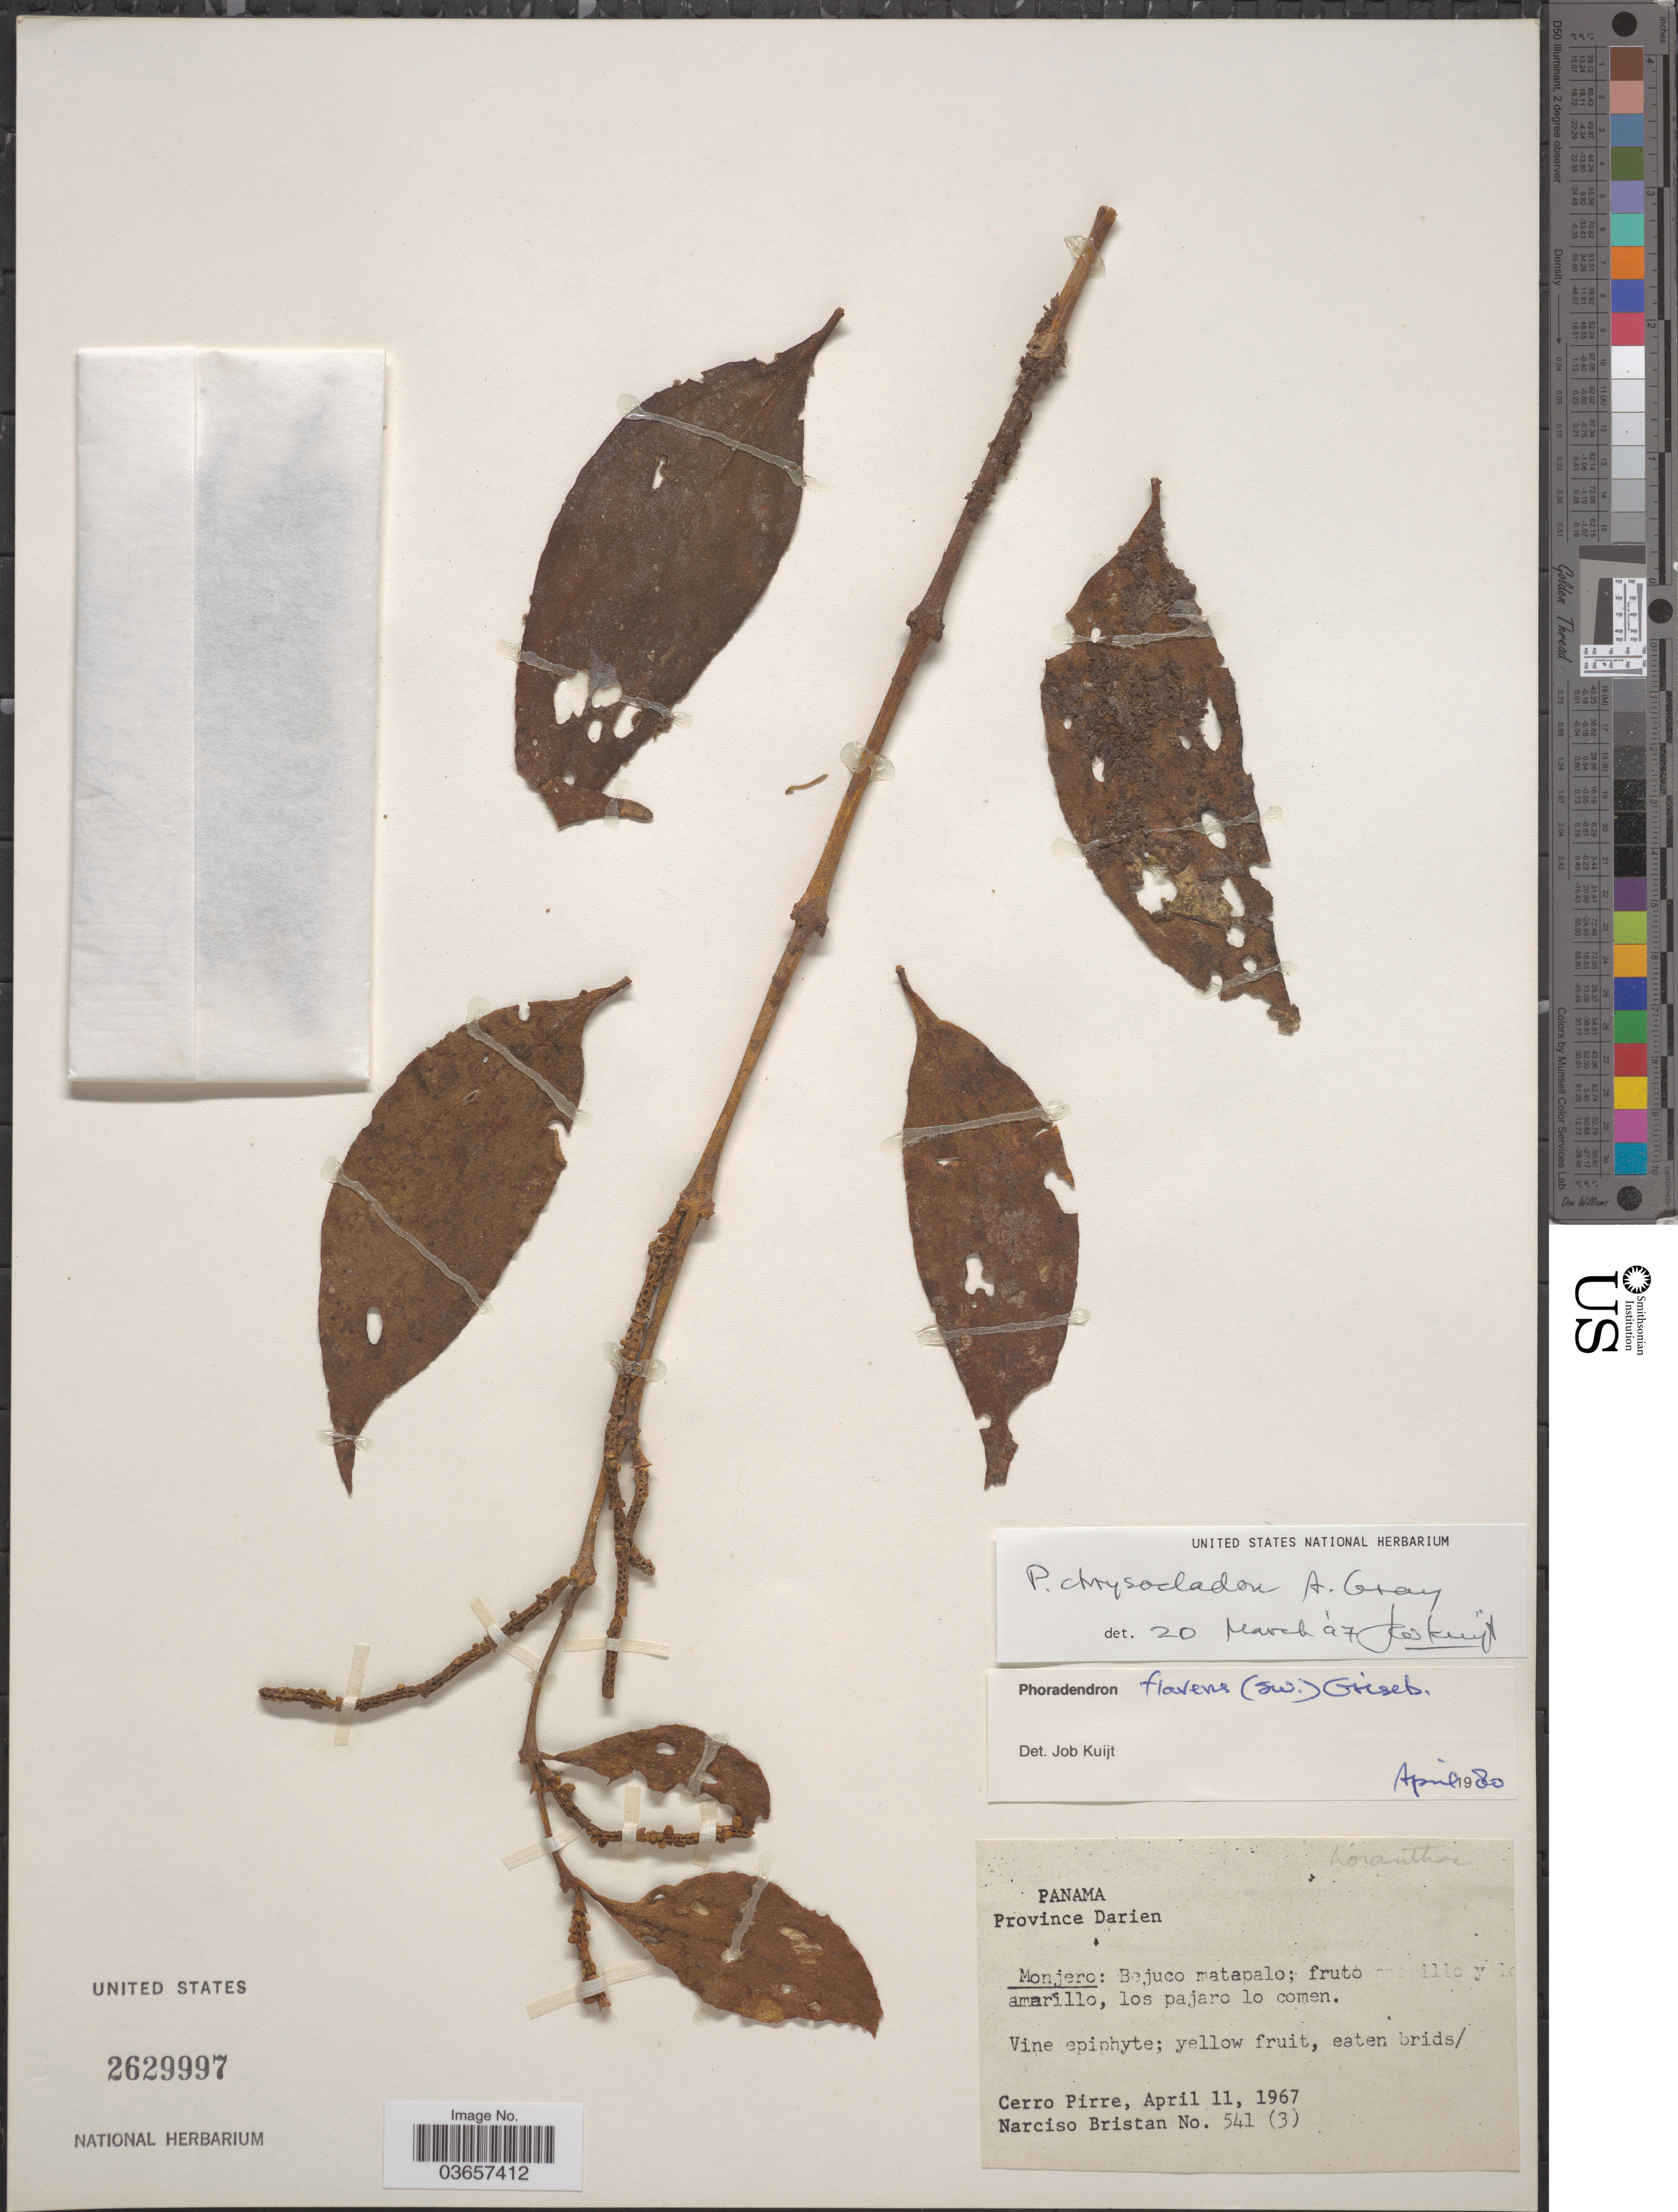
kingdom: Plantae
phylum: Tracheophyta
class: Magnoliopsida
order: Santalales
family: Viscaceae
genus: Phoradendron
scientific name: Phoradendron chrysocladon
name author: A. Gray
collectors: N. Bristan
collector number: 541(3)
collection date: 1967-04-11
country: Panama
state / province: Darién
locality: Cerro Pirre.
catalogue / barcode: US 2629997